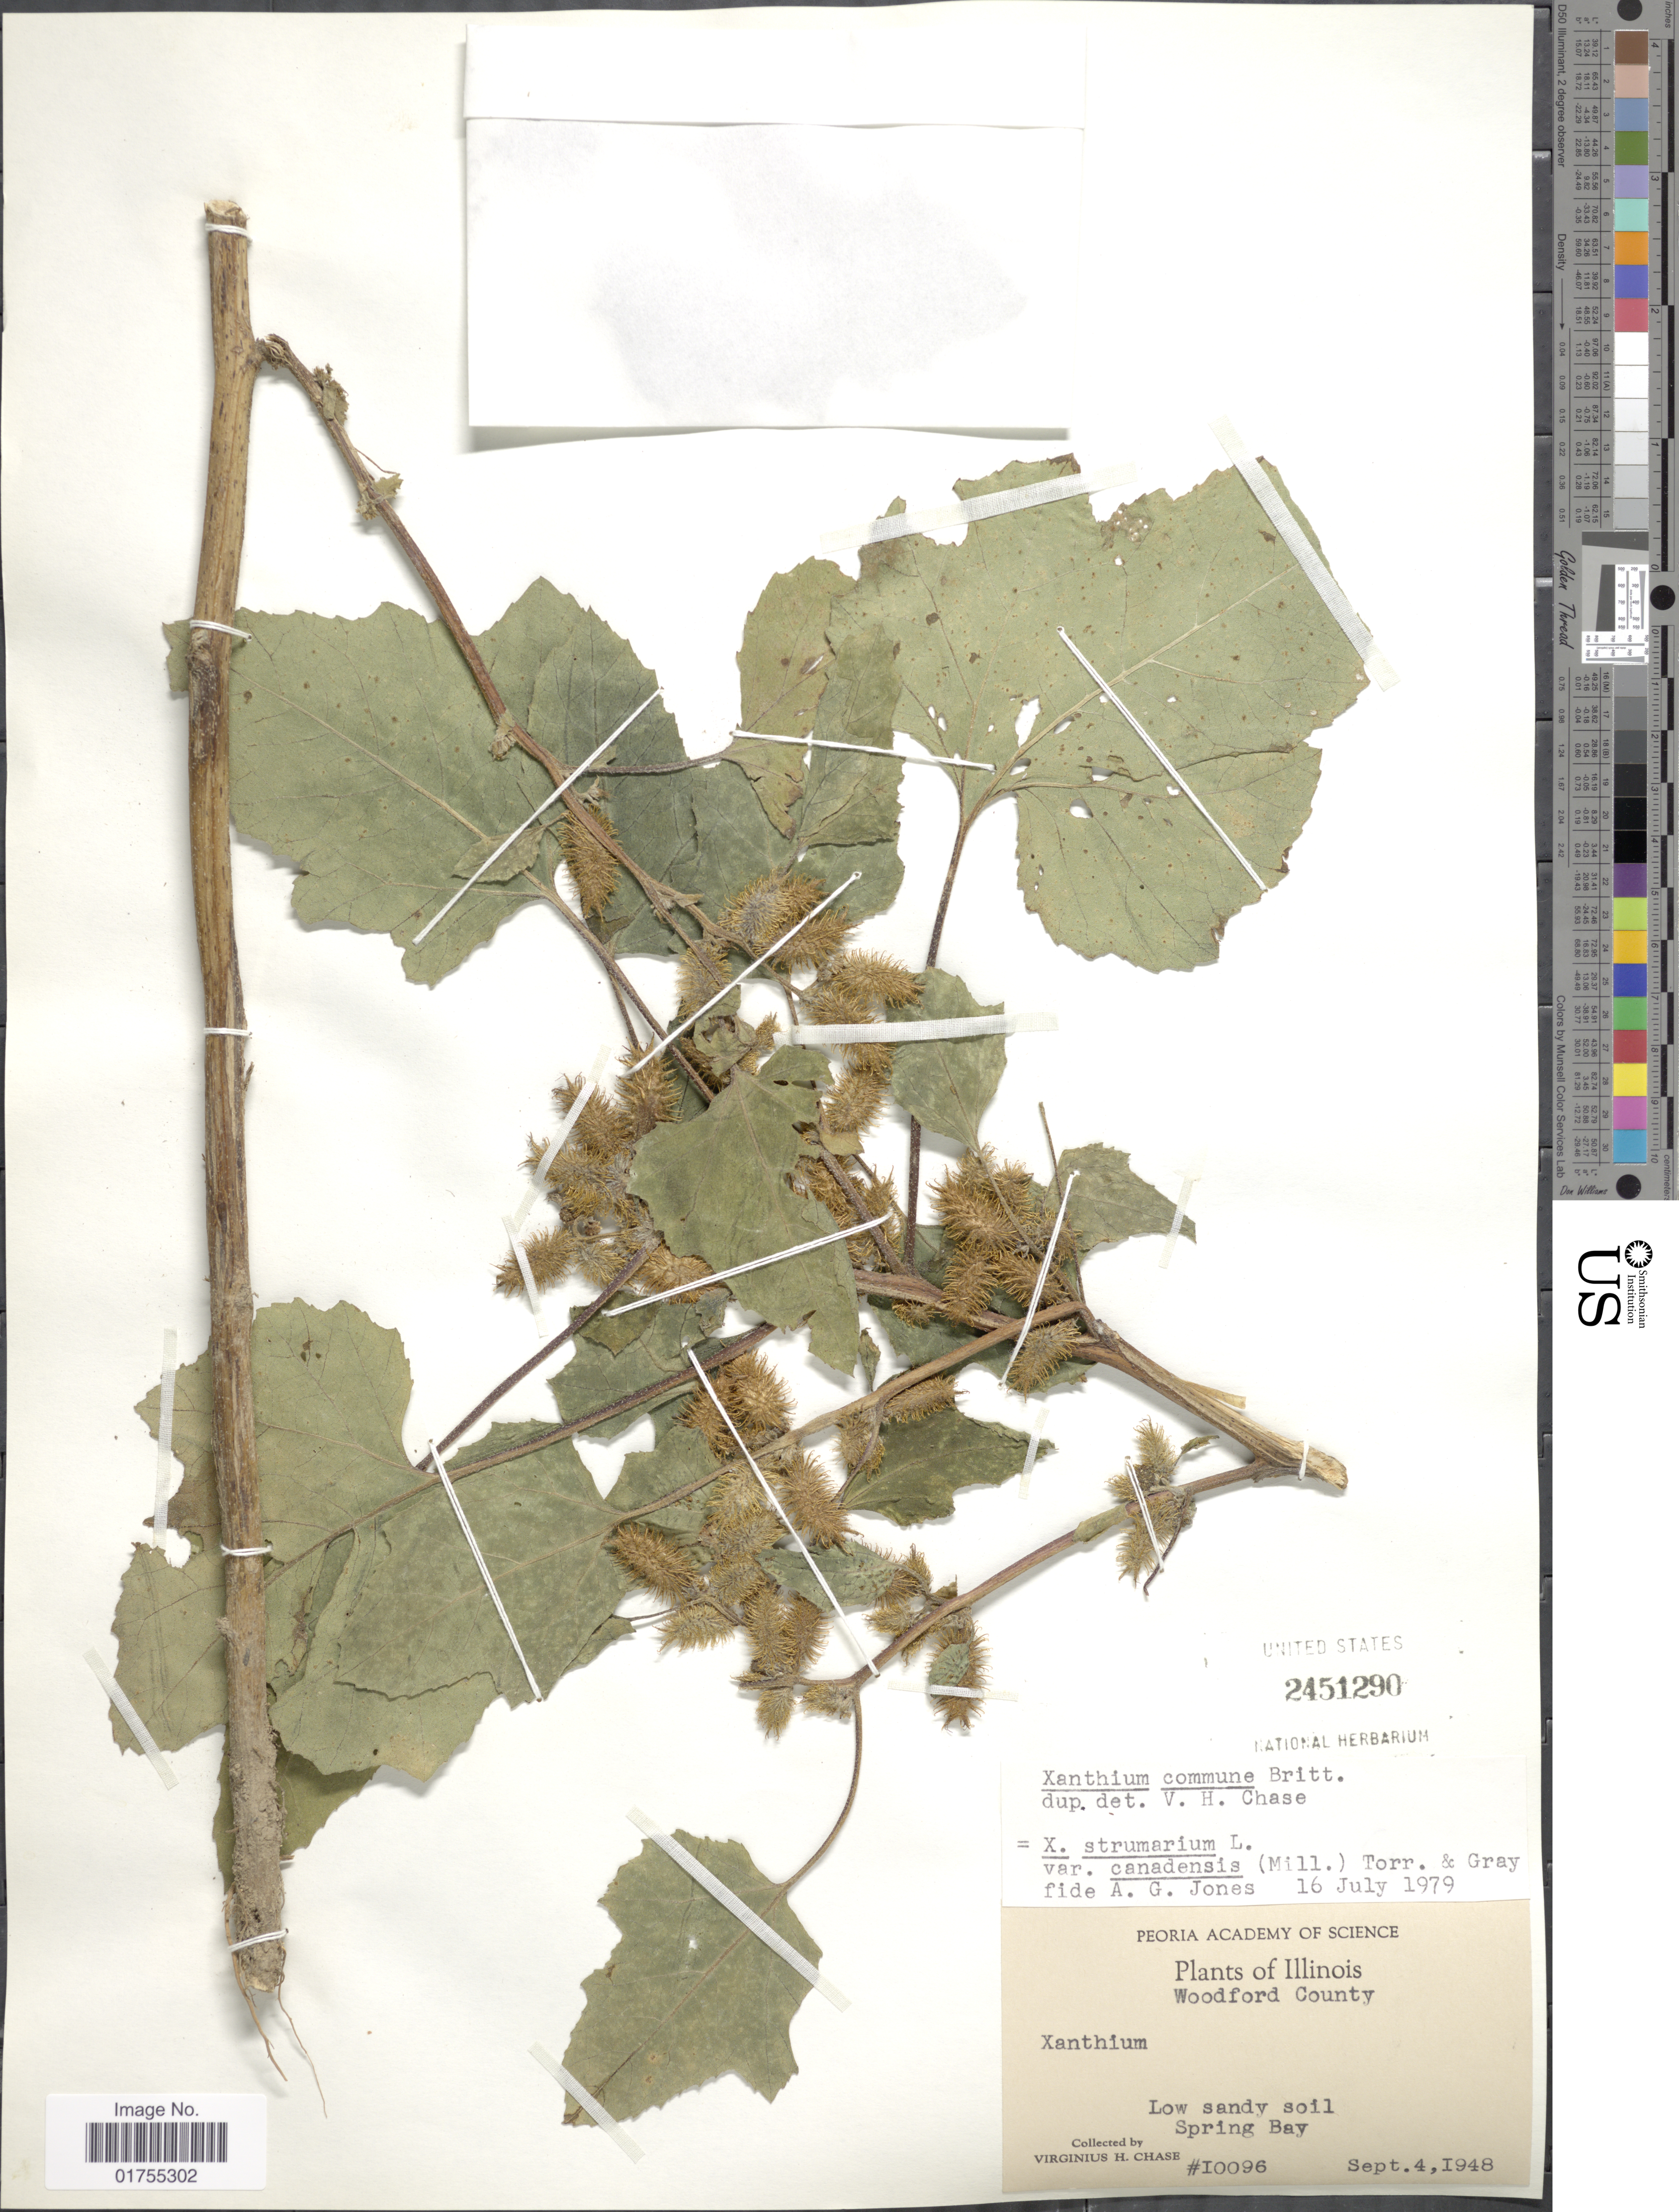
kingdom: Plantae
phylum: Tracheophyta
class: Magnoliopsida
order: Asterales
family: Asteraceae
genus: Xanthium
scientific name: Xanthium strumarium var. canadense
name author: (Mill.) Torr. & A. Gray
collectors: V. H. Chase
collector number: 10096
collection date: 1948-09-04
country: United States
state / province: Illinois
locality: Woodford County, Low sandy soil, Spring Bay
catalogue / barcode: US 2451290